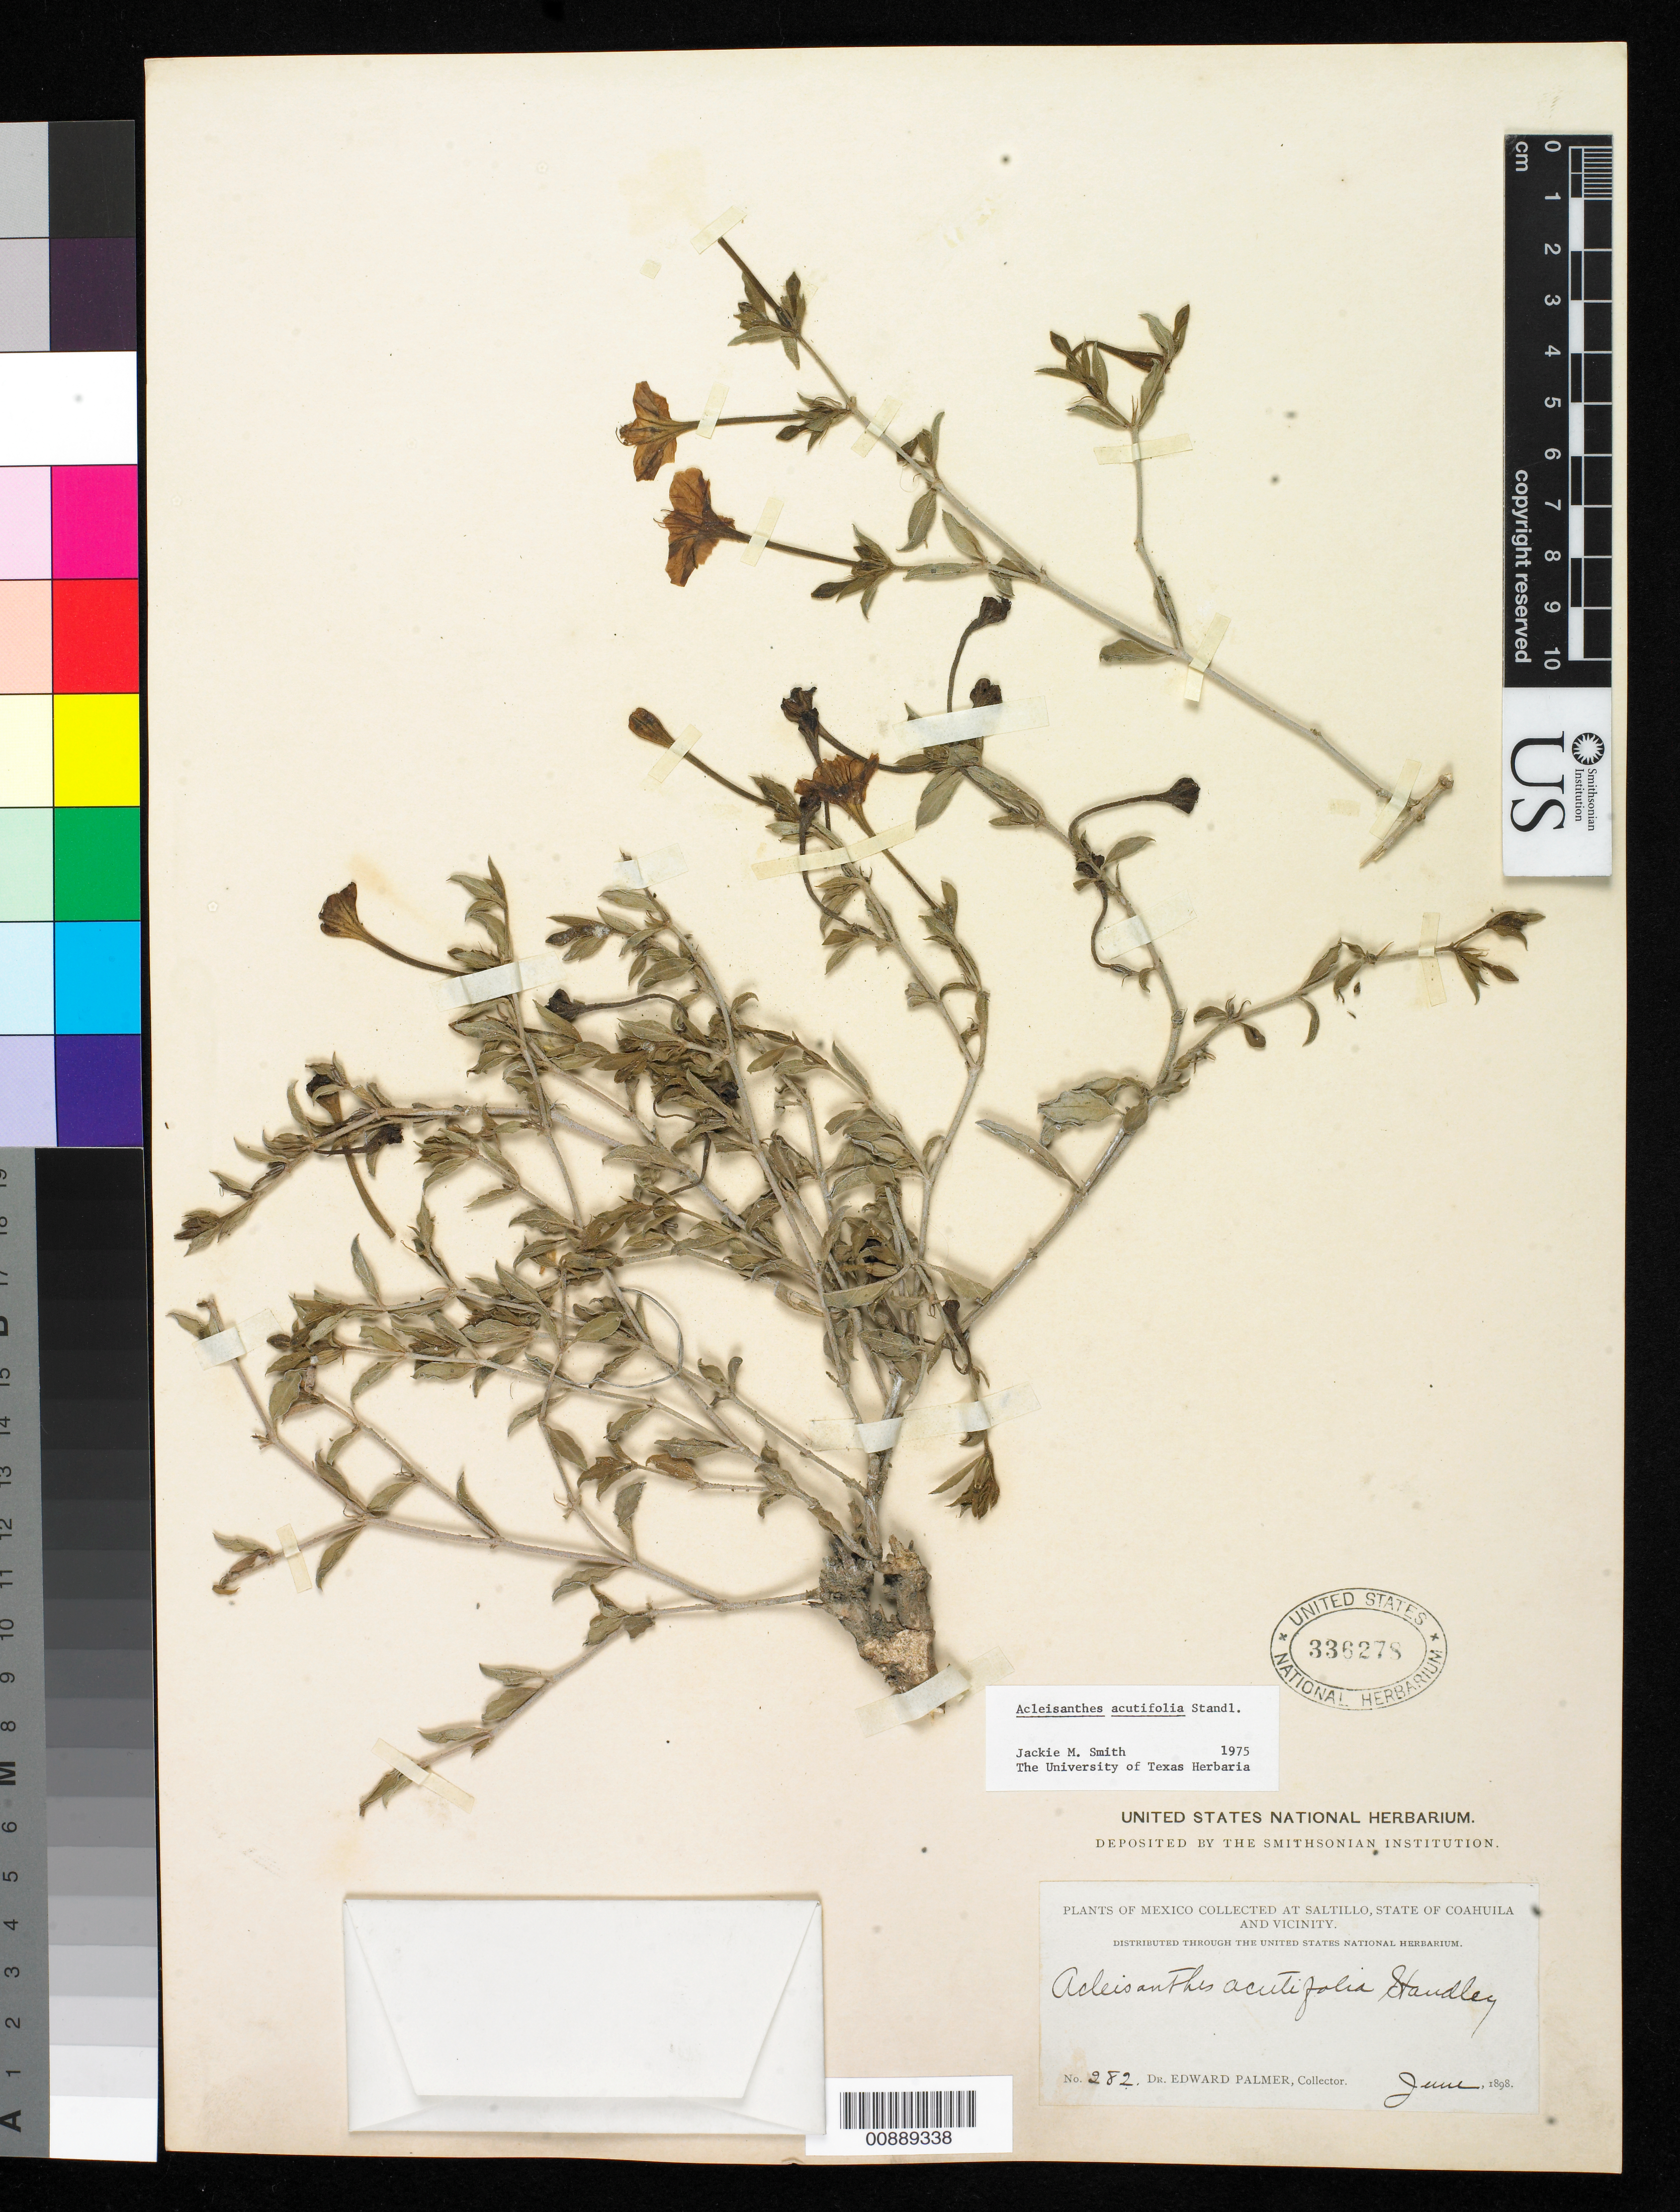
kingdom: Plantae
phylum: Tracheophyta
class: Magnoliopsida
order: Caryophyllales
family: Nyctaginaceae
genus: Acleisanthes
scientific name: Acleisanthes acutifolia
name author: Standl.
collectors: E. Palmer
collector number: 282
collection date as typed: Jun 1898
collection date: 1898-06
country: Mexico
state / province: Coahuila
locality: Saltillo, Coahuila and vicinity.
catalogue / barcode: US 336278